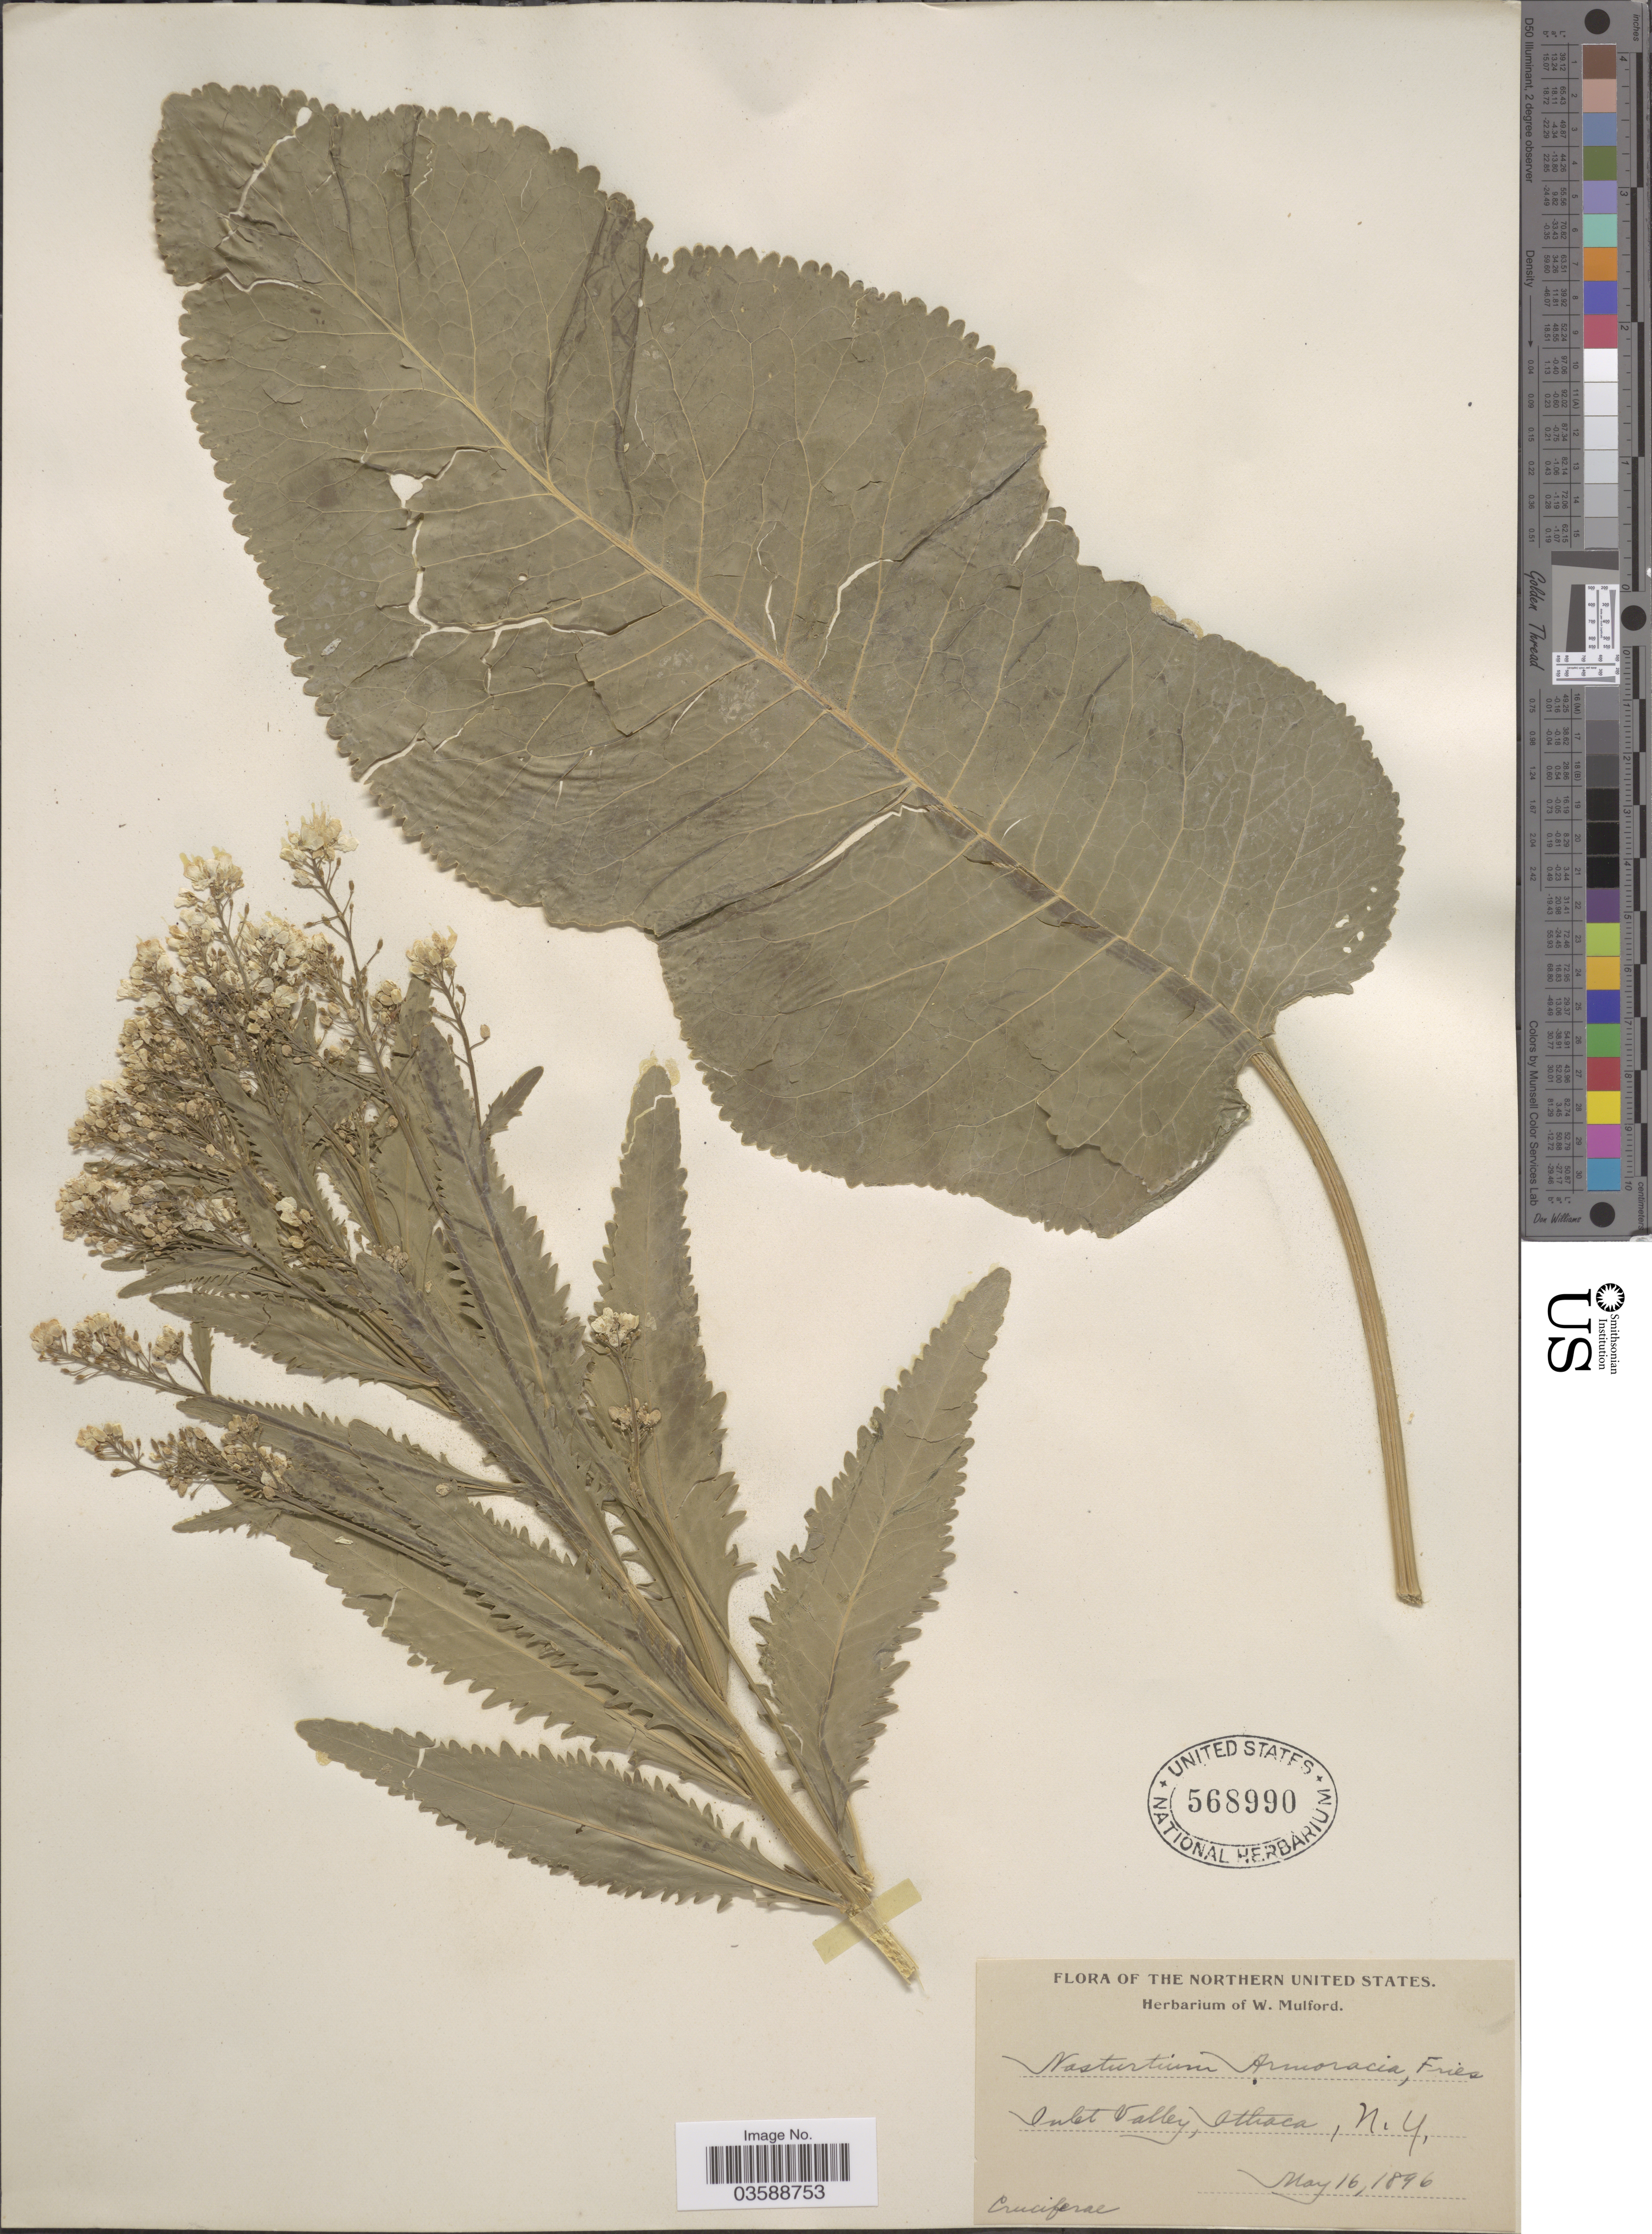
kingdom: Plantae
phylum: Tracheophyta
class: Magnoliopsida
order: Brassicales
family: Brassicaceae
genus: Armoracia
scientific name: Armoracia rusticana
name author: G. Gaertn. et al.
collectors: ex herb. W. Mulford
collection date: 1896-05-16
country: United States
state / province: New York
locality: Northern United States. Inlet Valley, Ithaca.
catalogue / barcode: US 568990